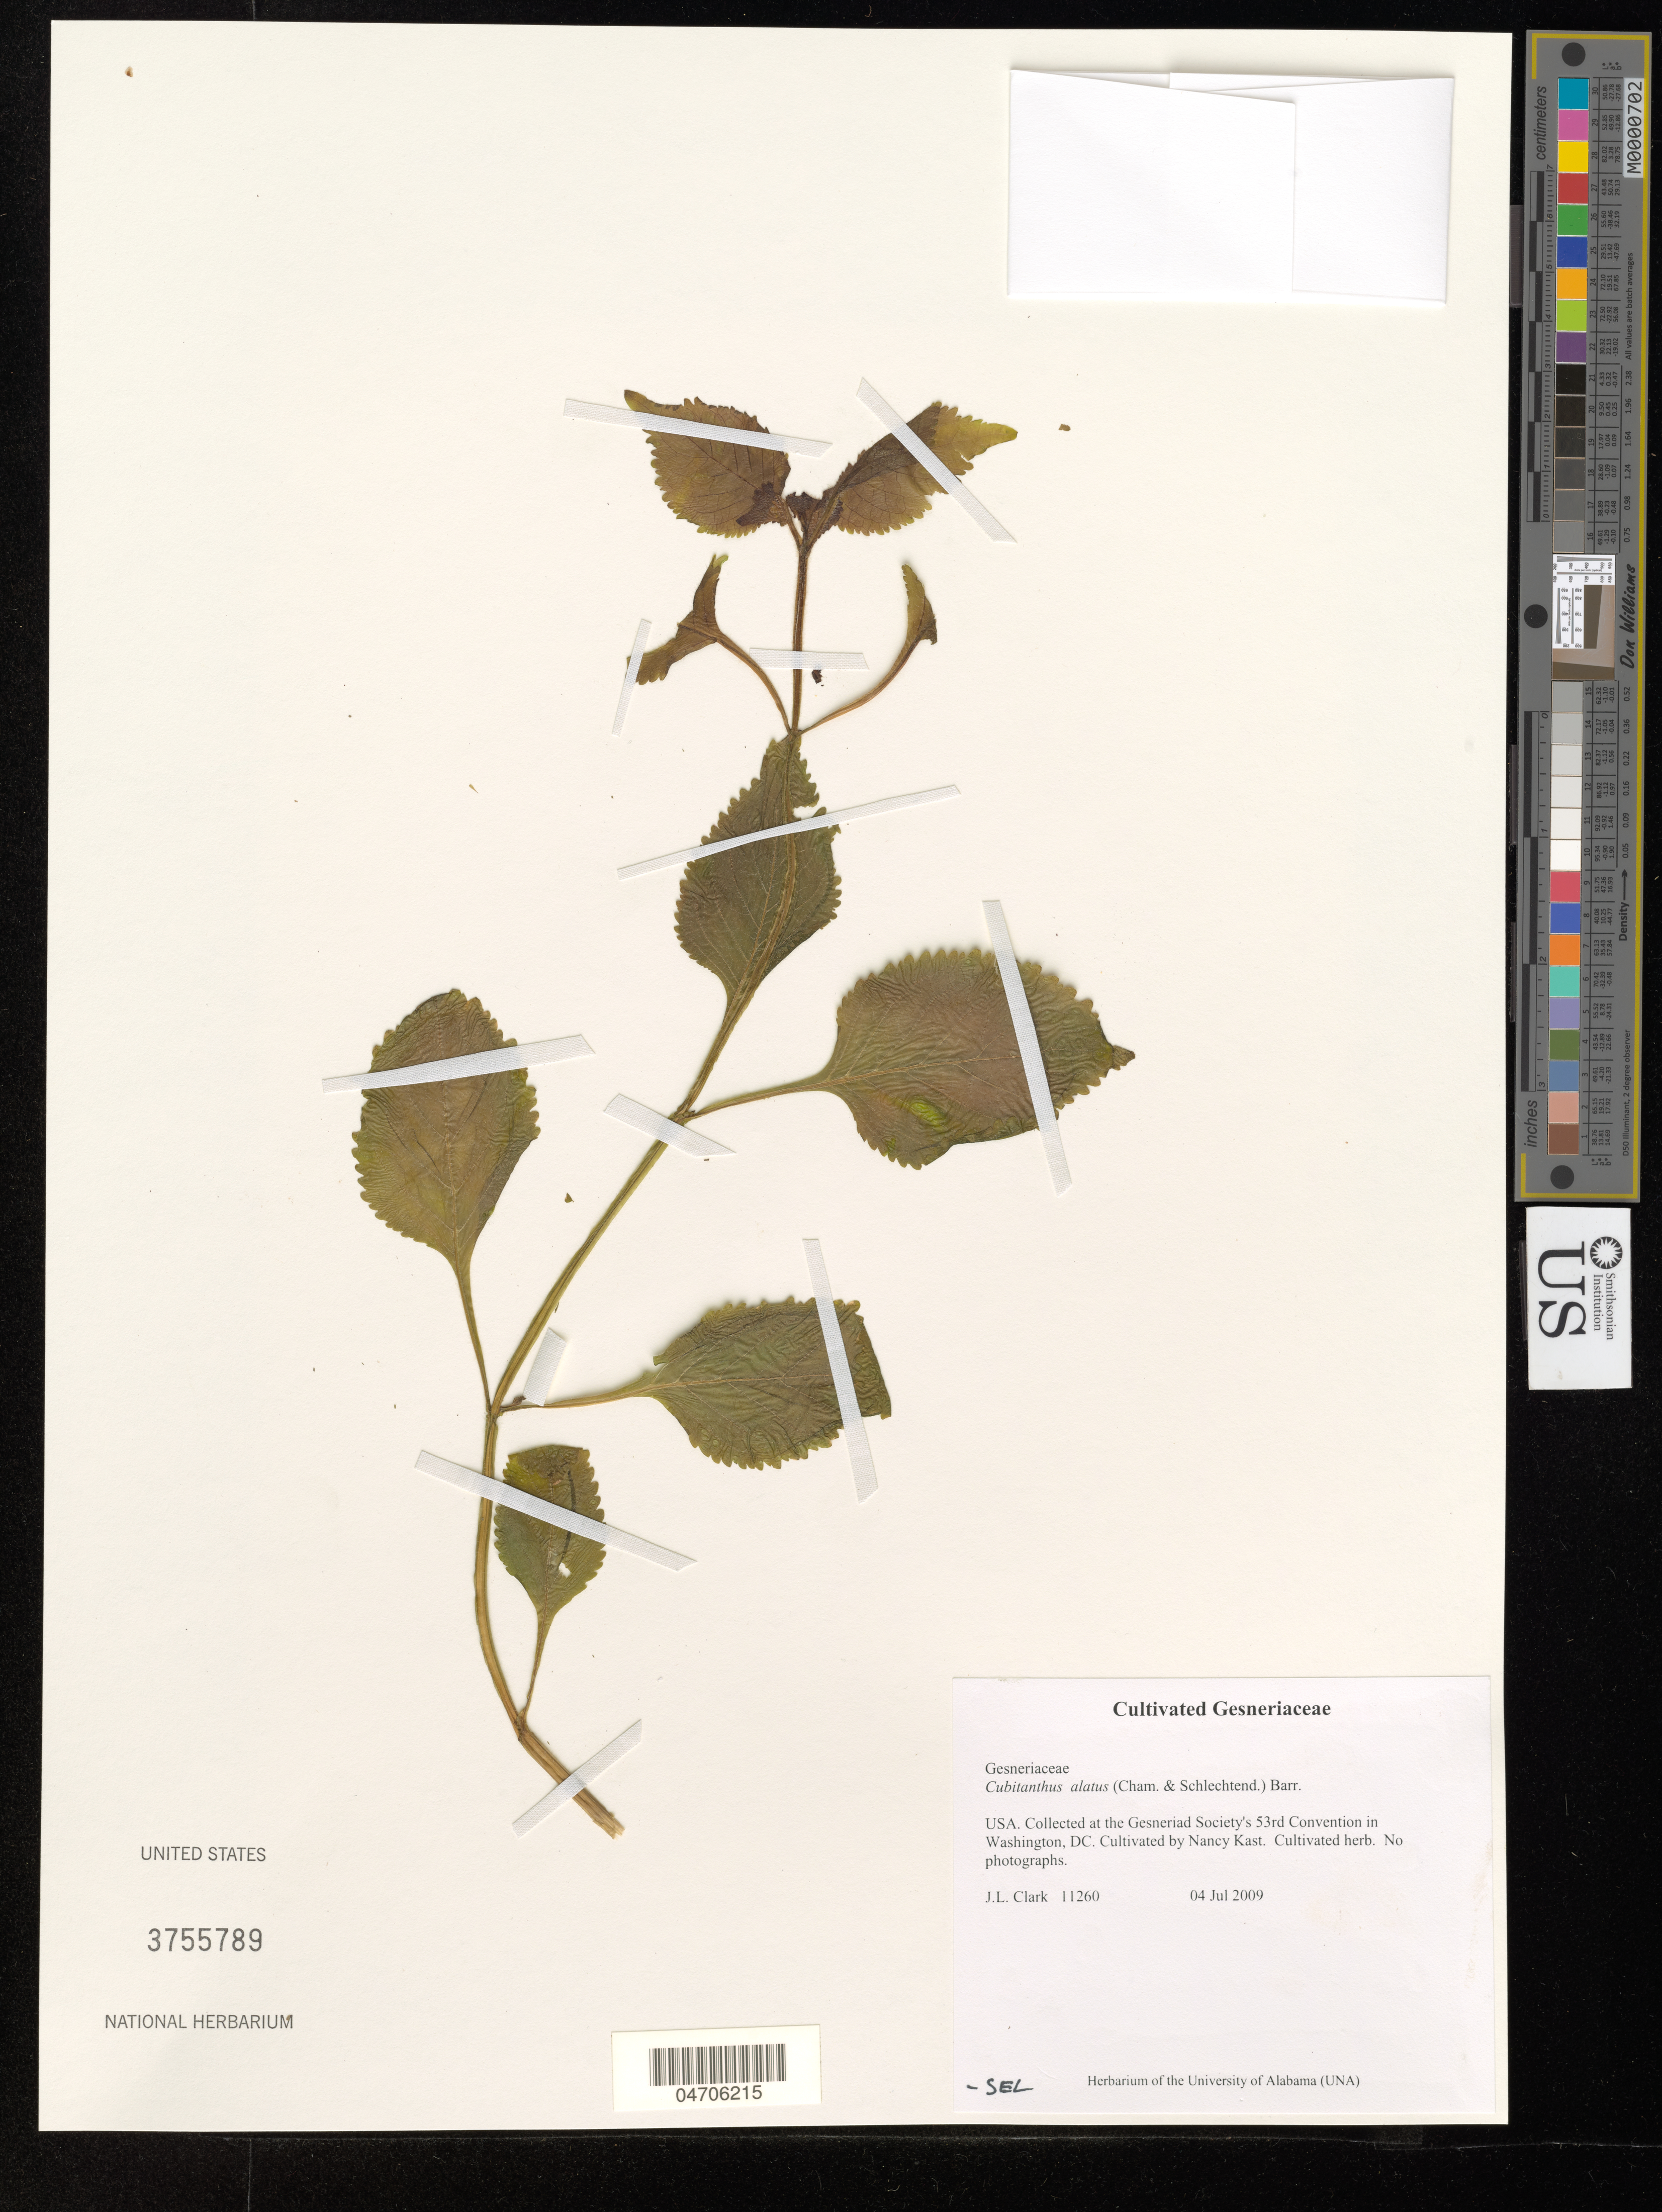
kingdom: Plantae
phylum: Tracheophyta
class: Magnoliopsida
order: Lamiales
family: Gesneriaceae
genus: Cubitanthus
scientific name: Cubitanthus alatus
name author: (Lundell) Barringer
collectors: N. Kast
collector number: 11260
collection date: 2009-07-04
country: United States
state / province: Washington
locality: At the Gesneriad Society's 53rd Convention.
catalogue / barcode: US 3755789